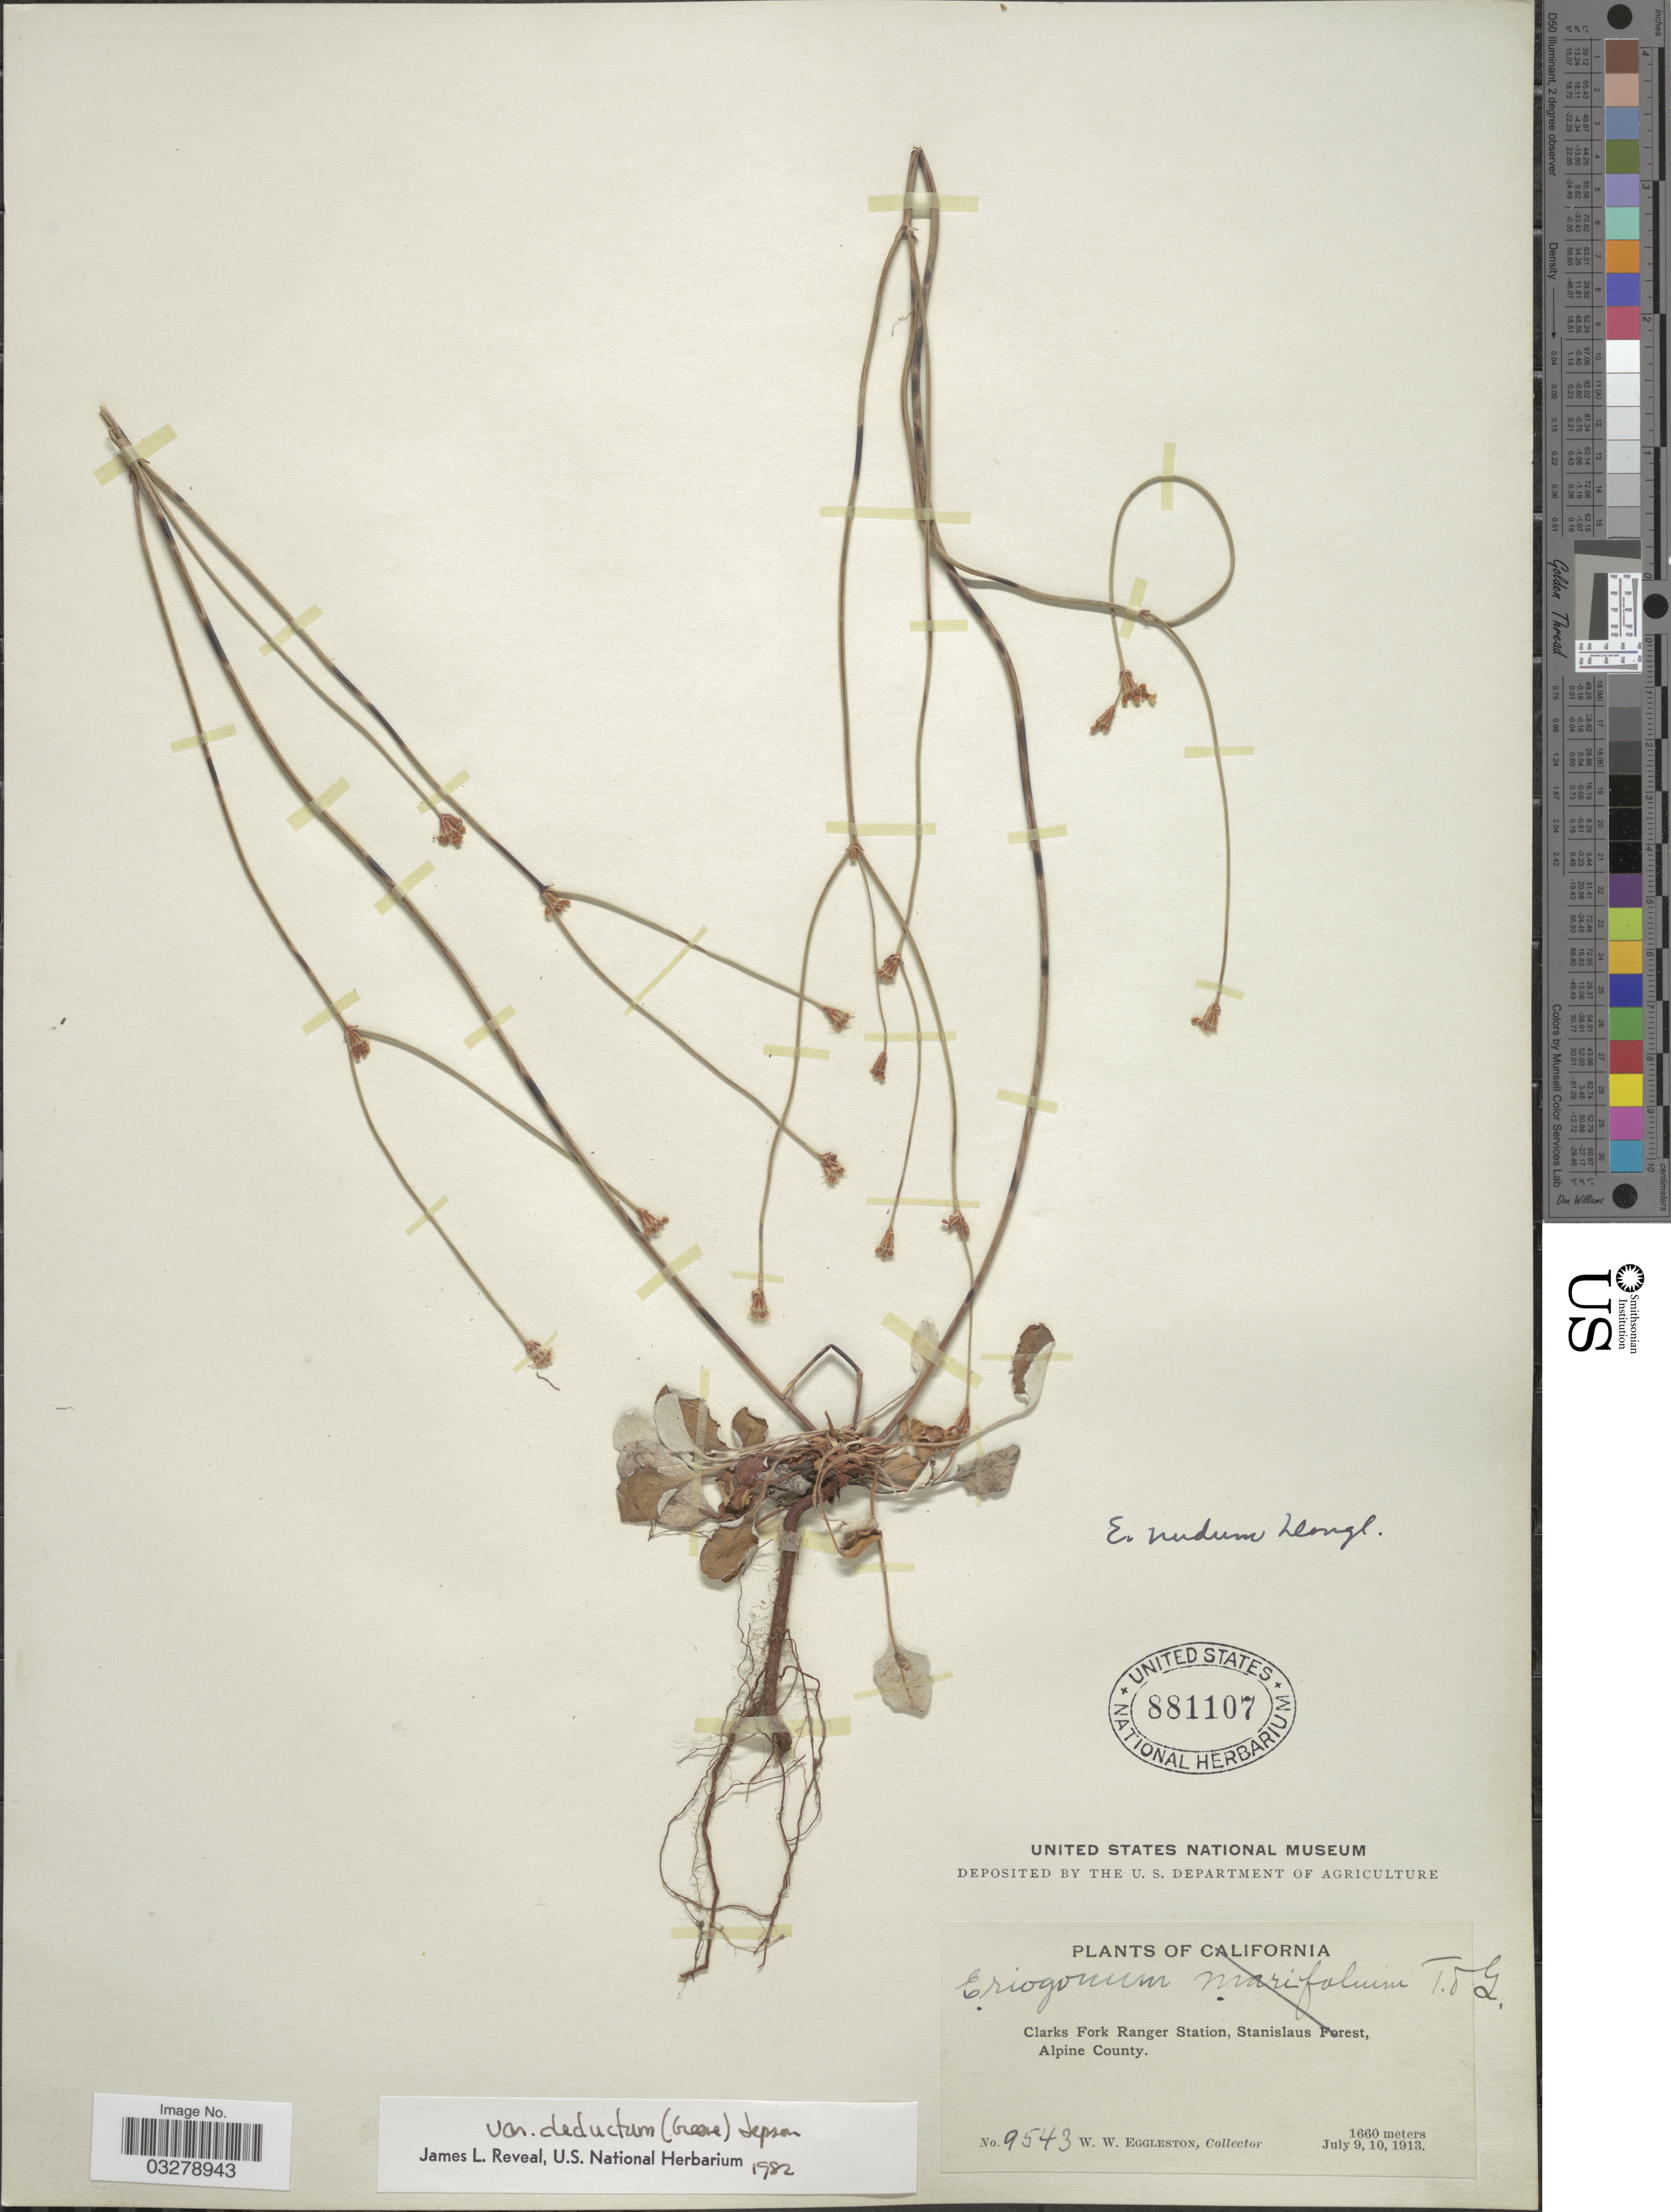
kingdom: Plantae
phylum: Tracheophyta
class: Magnoliopsida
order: Caryophyllales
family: Polygonaceae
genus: Eriogonum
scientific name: Eriogonum nudum var. deductum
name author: (Greene) Jeps.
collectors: W. W. Eggleston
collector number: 9543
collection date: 1913-07-09/1913-07-10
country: United States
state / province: California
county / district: Alpine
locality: Clarks Fork Ranger Station, Stanislaus Forest, Alpine County.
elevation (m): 1660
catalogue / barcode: US 881107